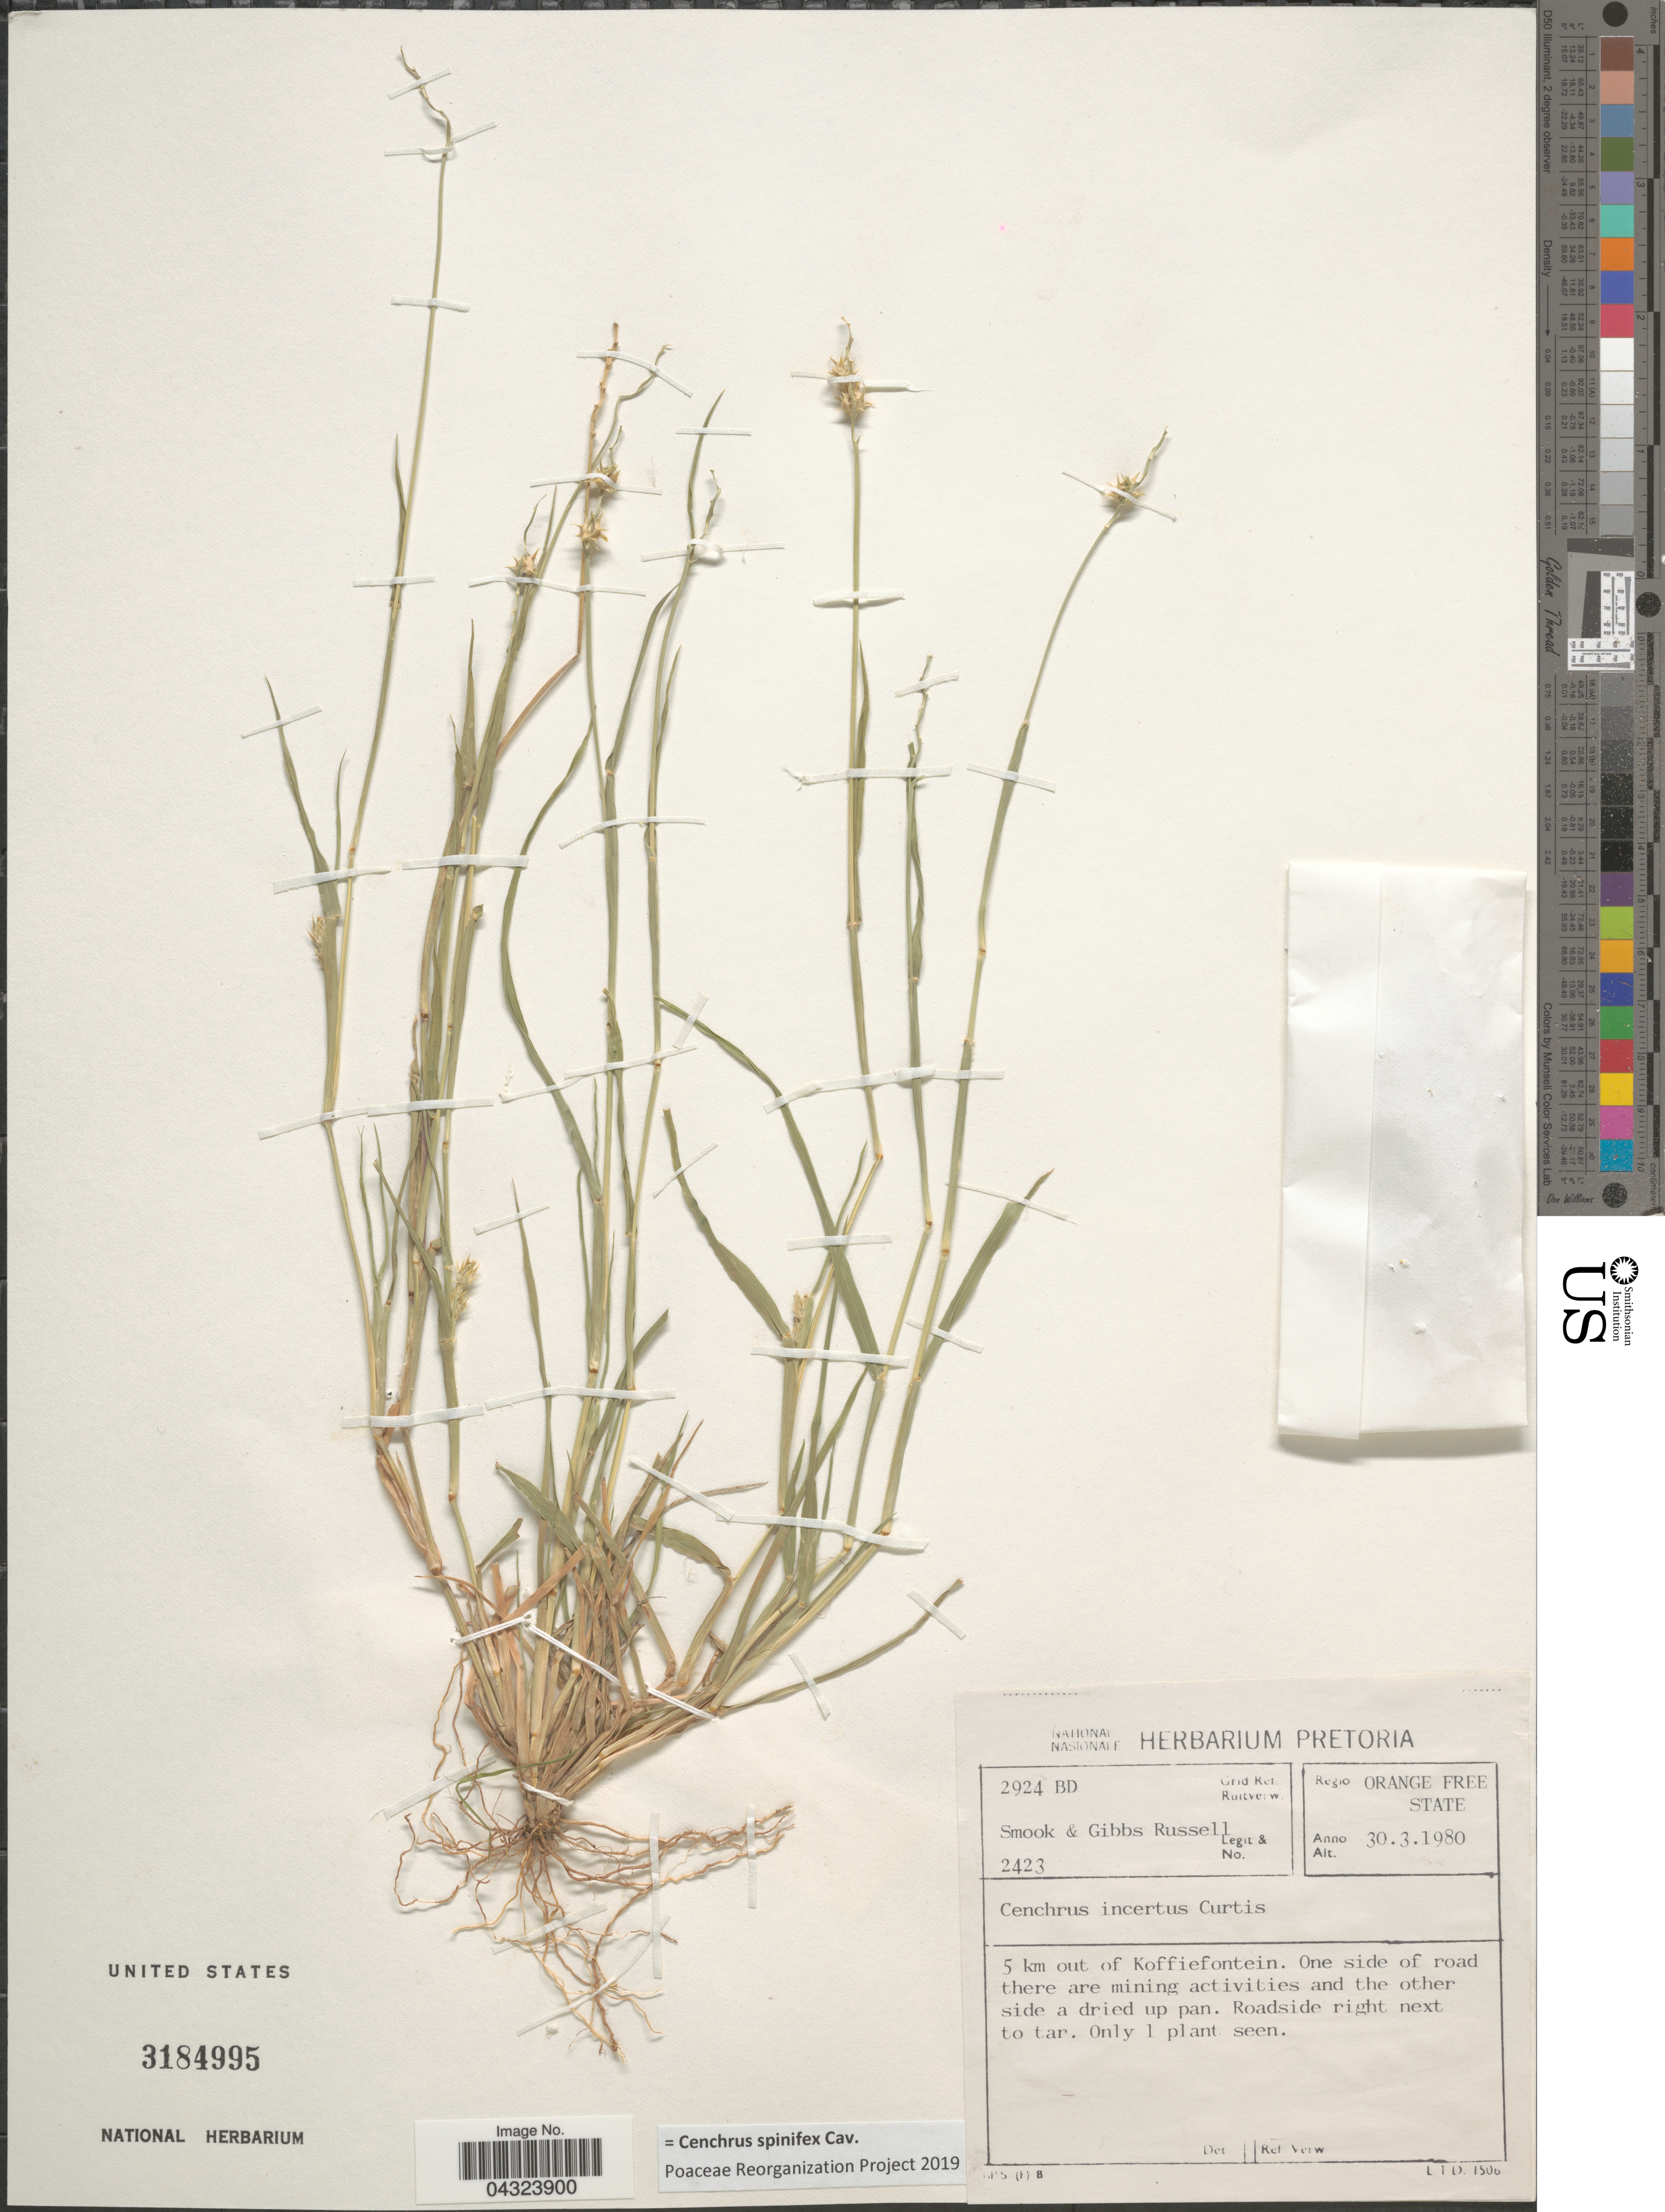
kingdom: Plantae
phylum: Tracheophyta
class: Liliopsida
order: Poales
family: Poaceae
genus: Cenchrus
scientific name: Cenchrus spinifex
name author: Cav.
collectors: Smook, Gibbs & -- Russell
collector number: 2423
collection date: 1980-03-30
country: South Africa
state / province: Free State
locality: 2924 BD Grid Ref./Ruitverw. Regio Orange Free State. 5 km. out of Koffiefontein. One side of road there are mining activities and the other side a dried up pan.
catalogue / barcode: US 3184995